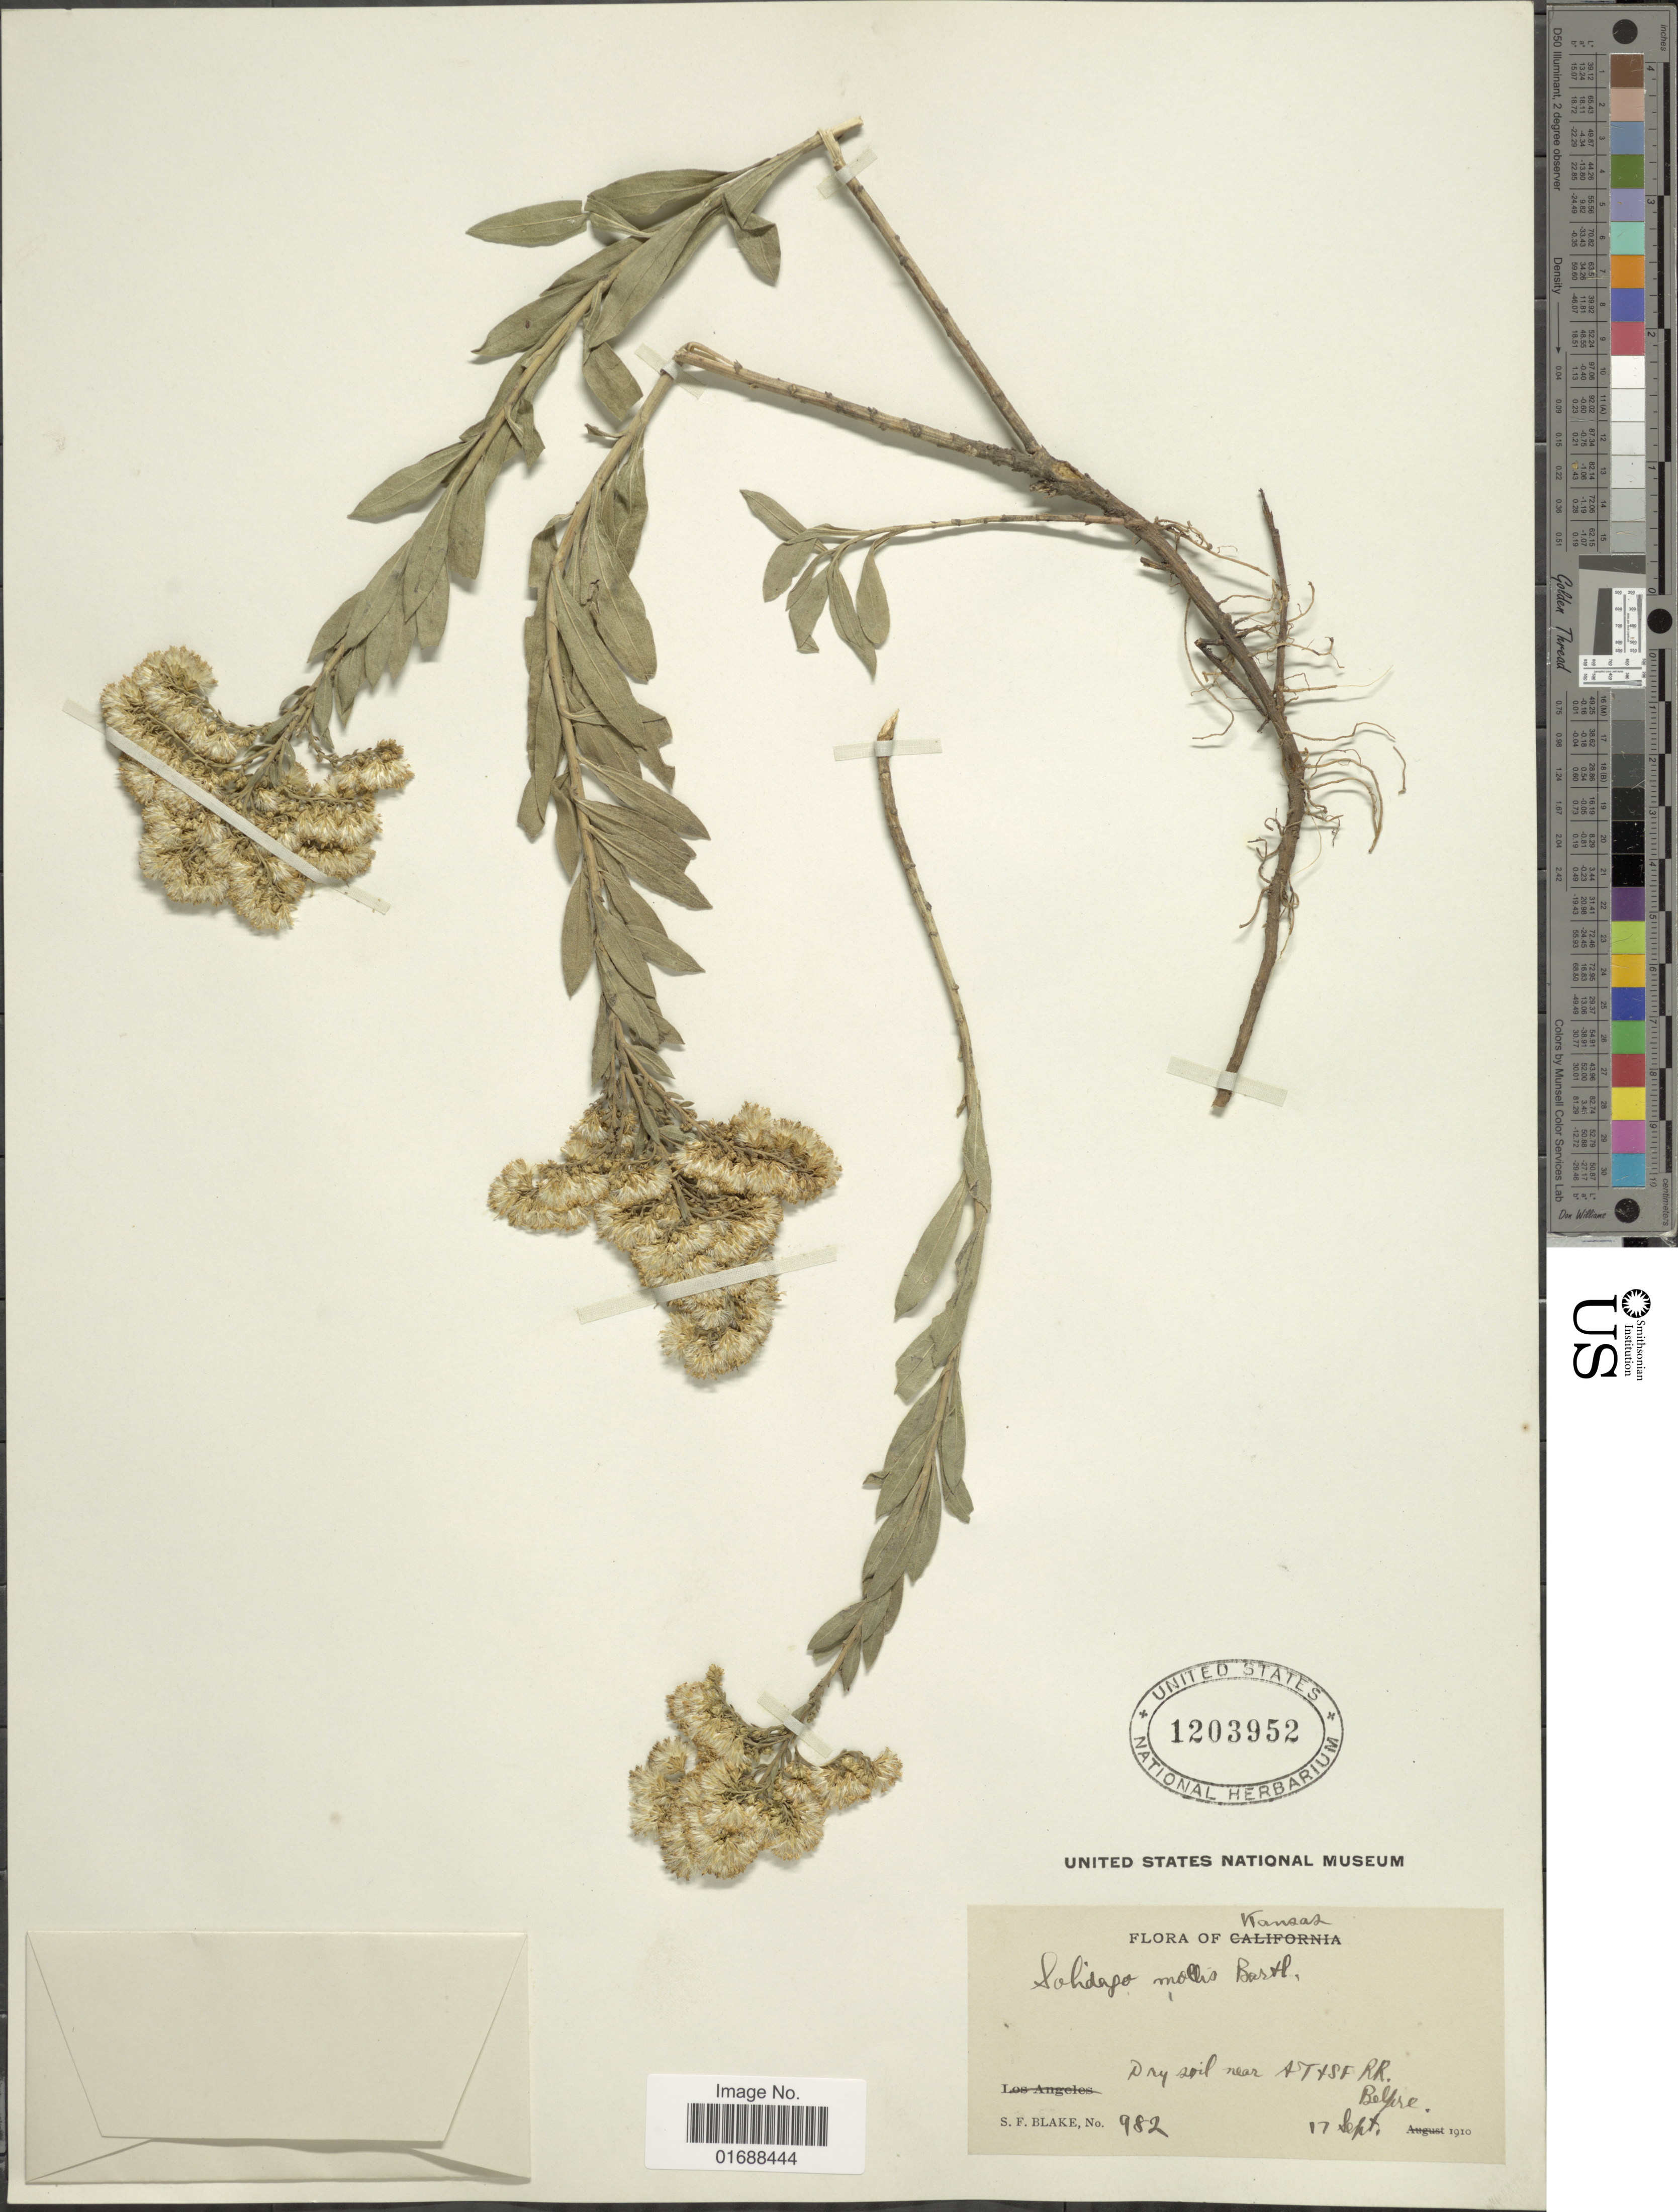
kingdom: Plantae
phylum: Tracheophyta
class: Magnoliopsida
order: Asterales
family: Asteraceae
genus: Solidago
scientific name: Solidago mollis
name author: Bartl.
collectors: S. Blake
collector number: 982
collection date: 1910-09-17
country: United States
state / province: Kansas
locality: Kansas, dry soil near AT+SF RR Belpre.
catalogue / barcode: US 1203952